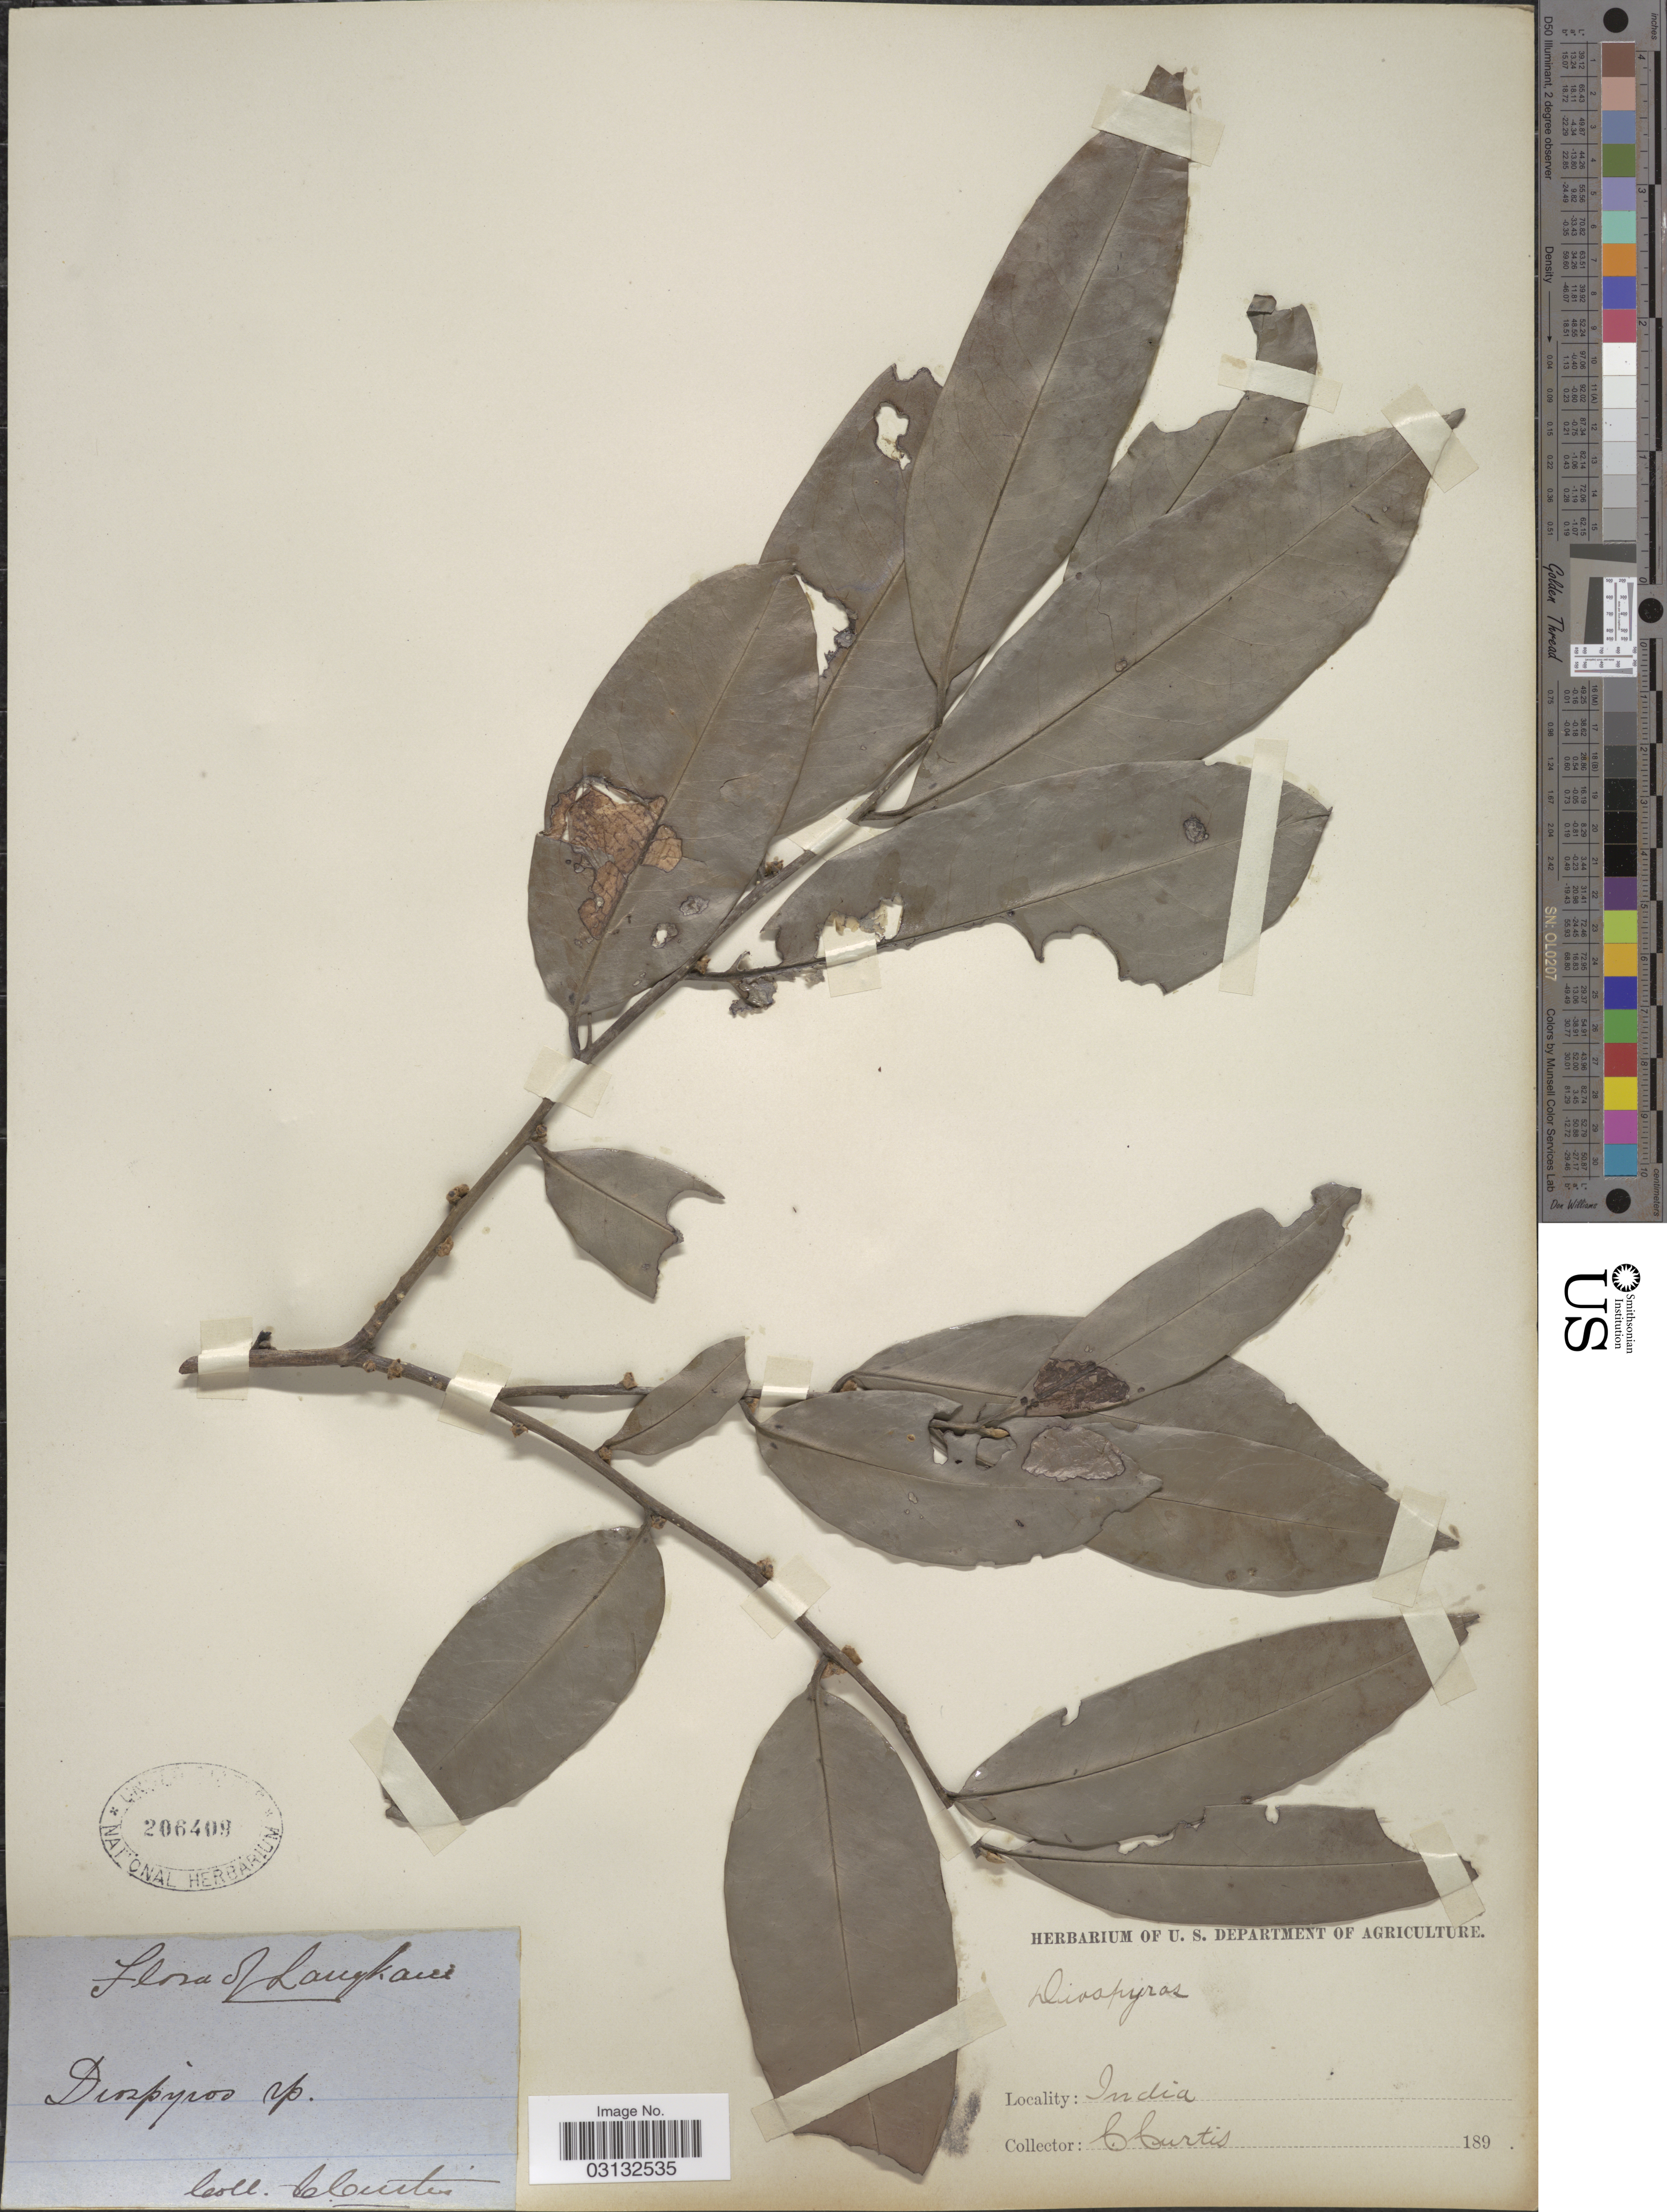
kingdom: Plantae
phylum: Tracheophyta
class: Magnoliopsida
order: Ericales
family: Ebenaceae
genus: Diospyros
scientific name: Diospyros sp.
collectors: C. Curtis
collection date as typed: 189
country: Malaysia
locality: Langkawi.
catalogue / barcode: US 206409